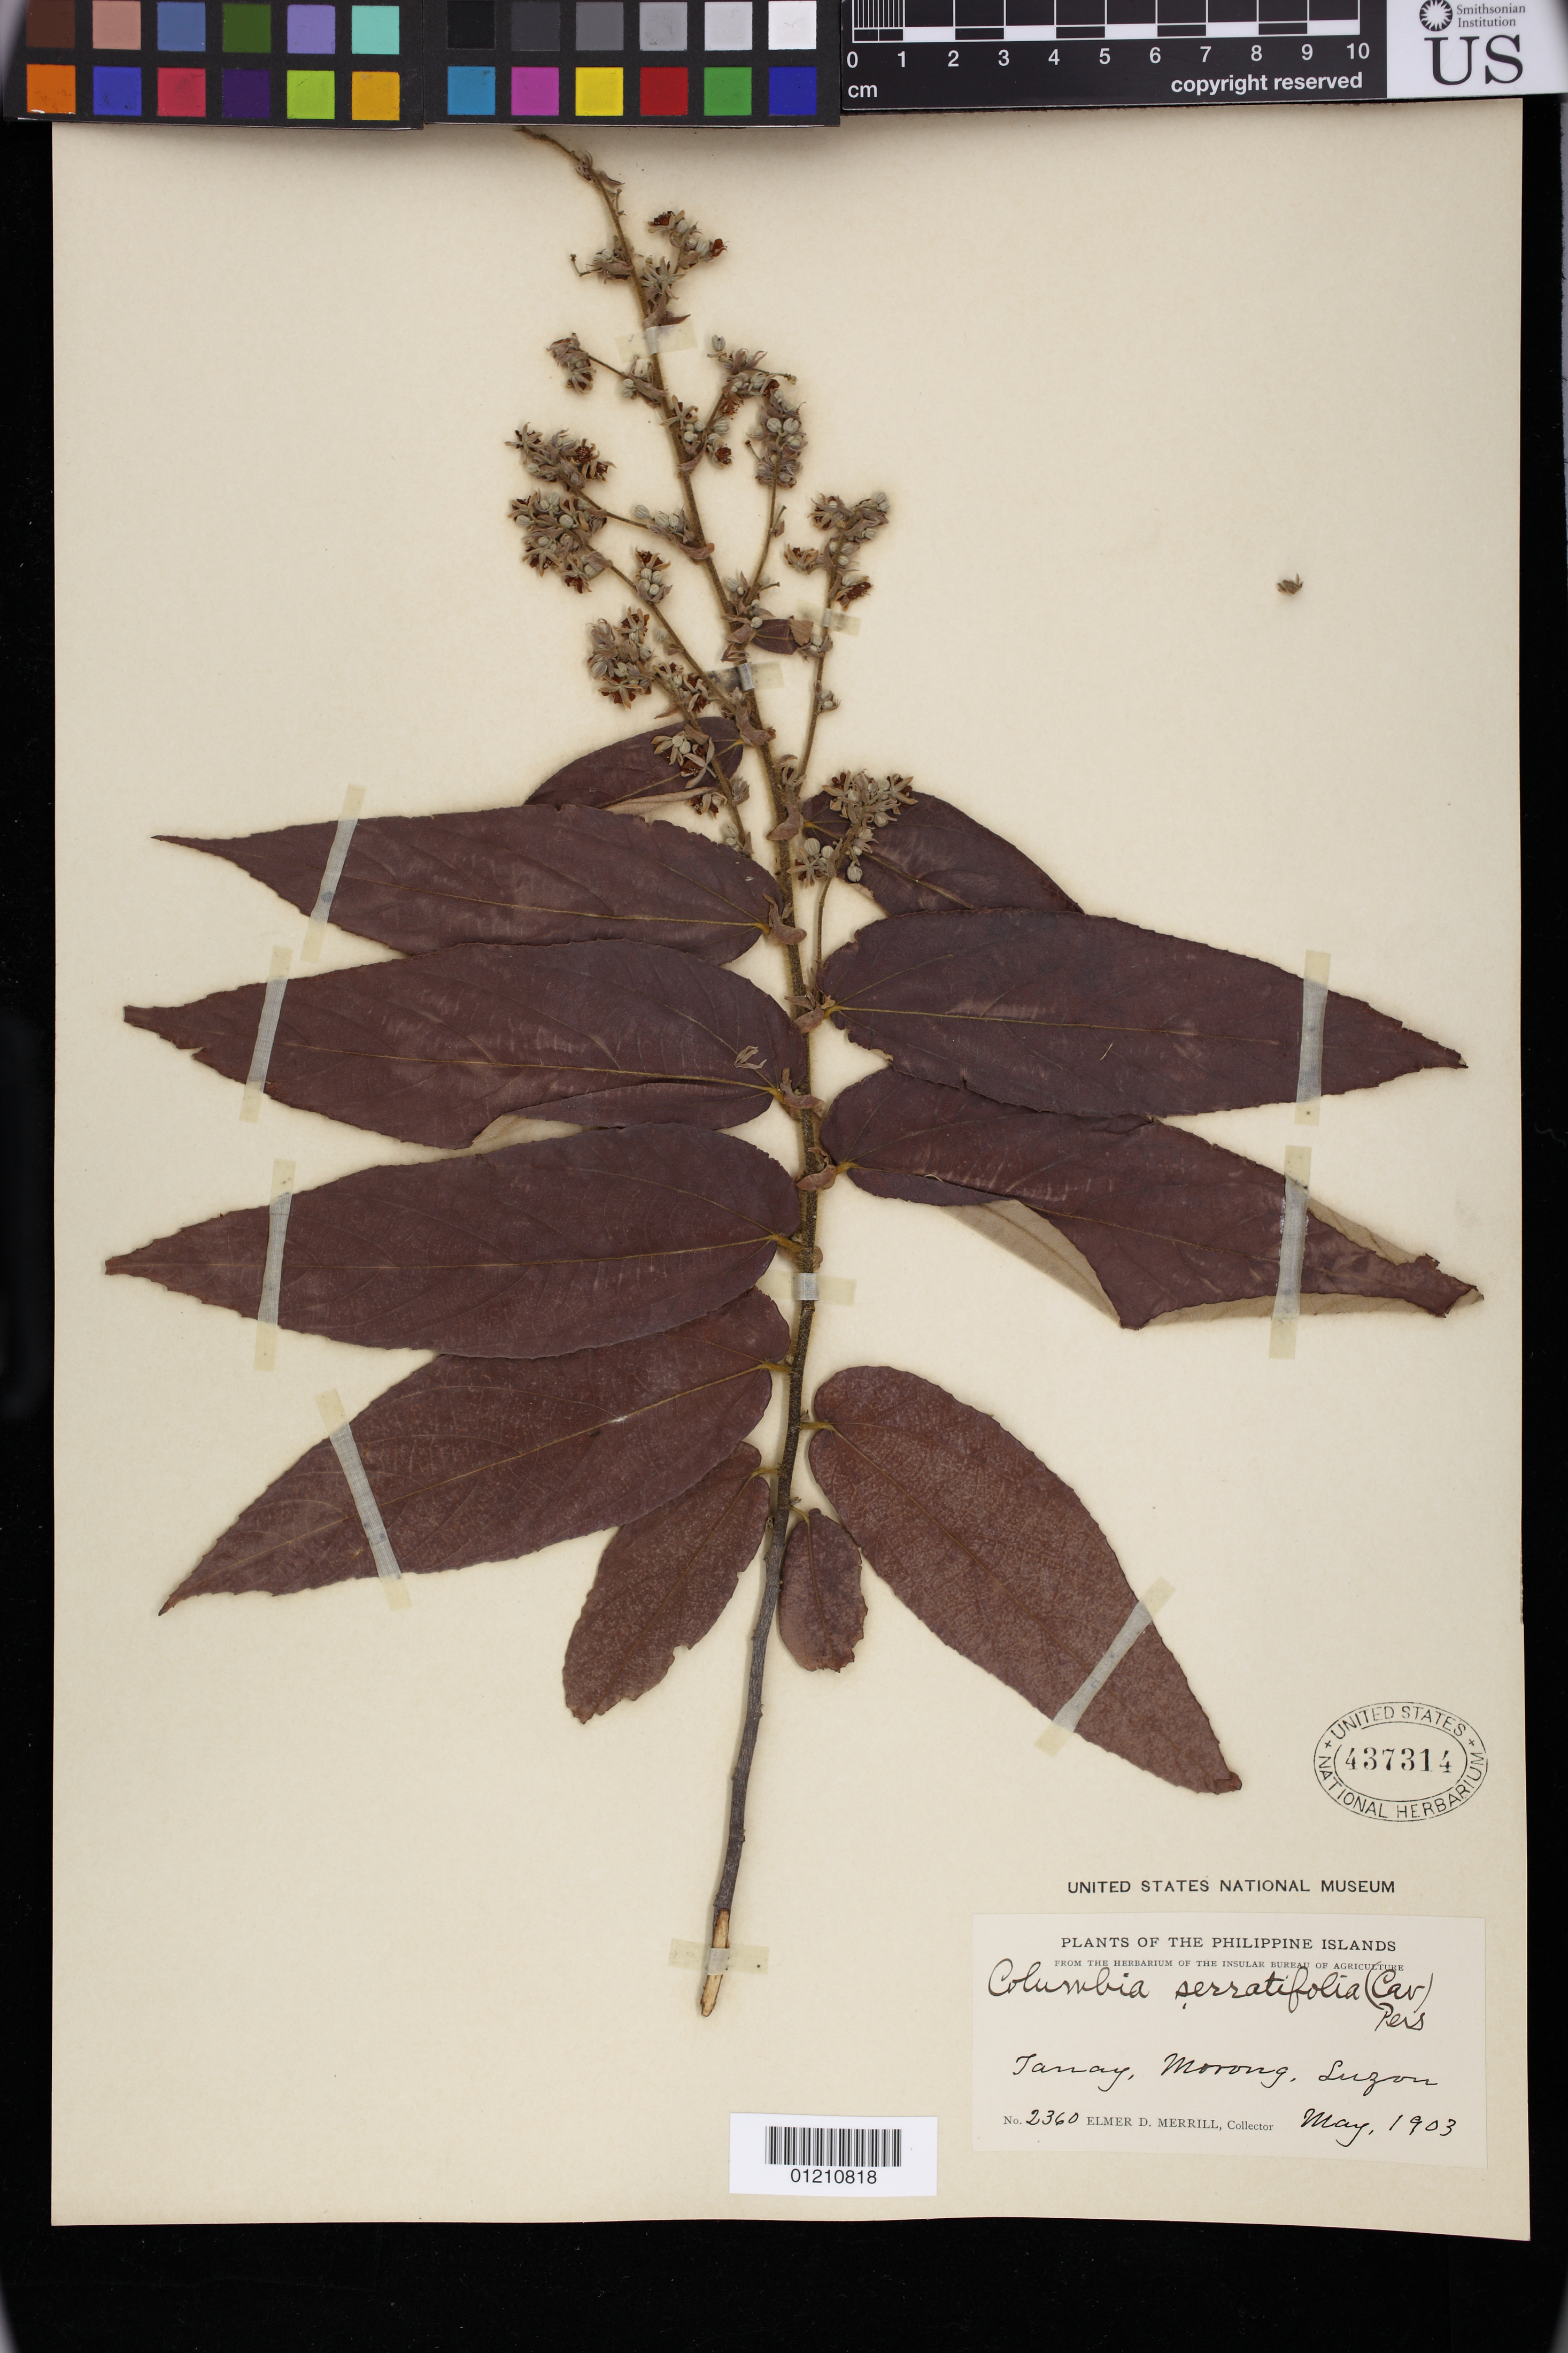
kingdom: Plantae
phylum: Tracheophyta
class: Magnoliopsida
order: Malvales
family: Malvaceae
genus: Colona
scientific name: Colona serratifolia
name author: Cav.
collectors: E. D. Merrill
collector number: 2360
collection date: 1903-05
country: Philippines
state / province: Calabarzon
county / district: Rizal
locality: Tanay. Luzon.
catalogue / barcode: US 437314